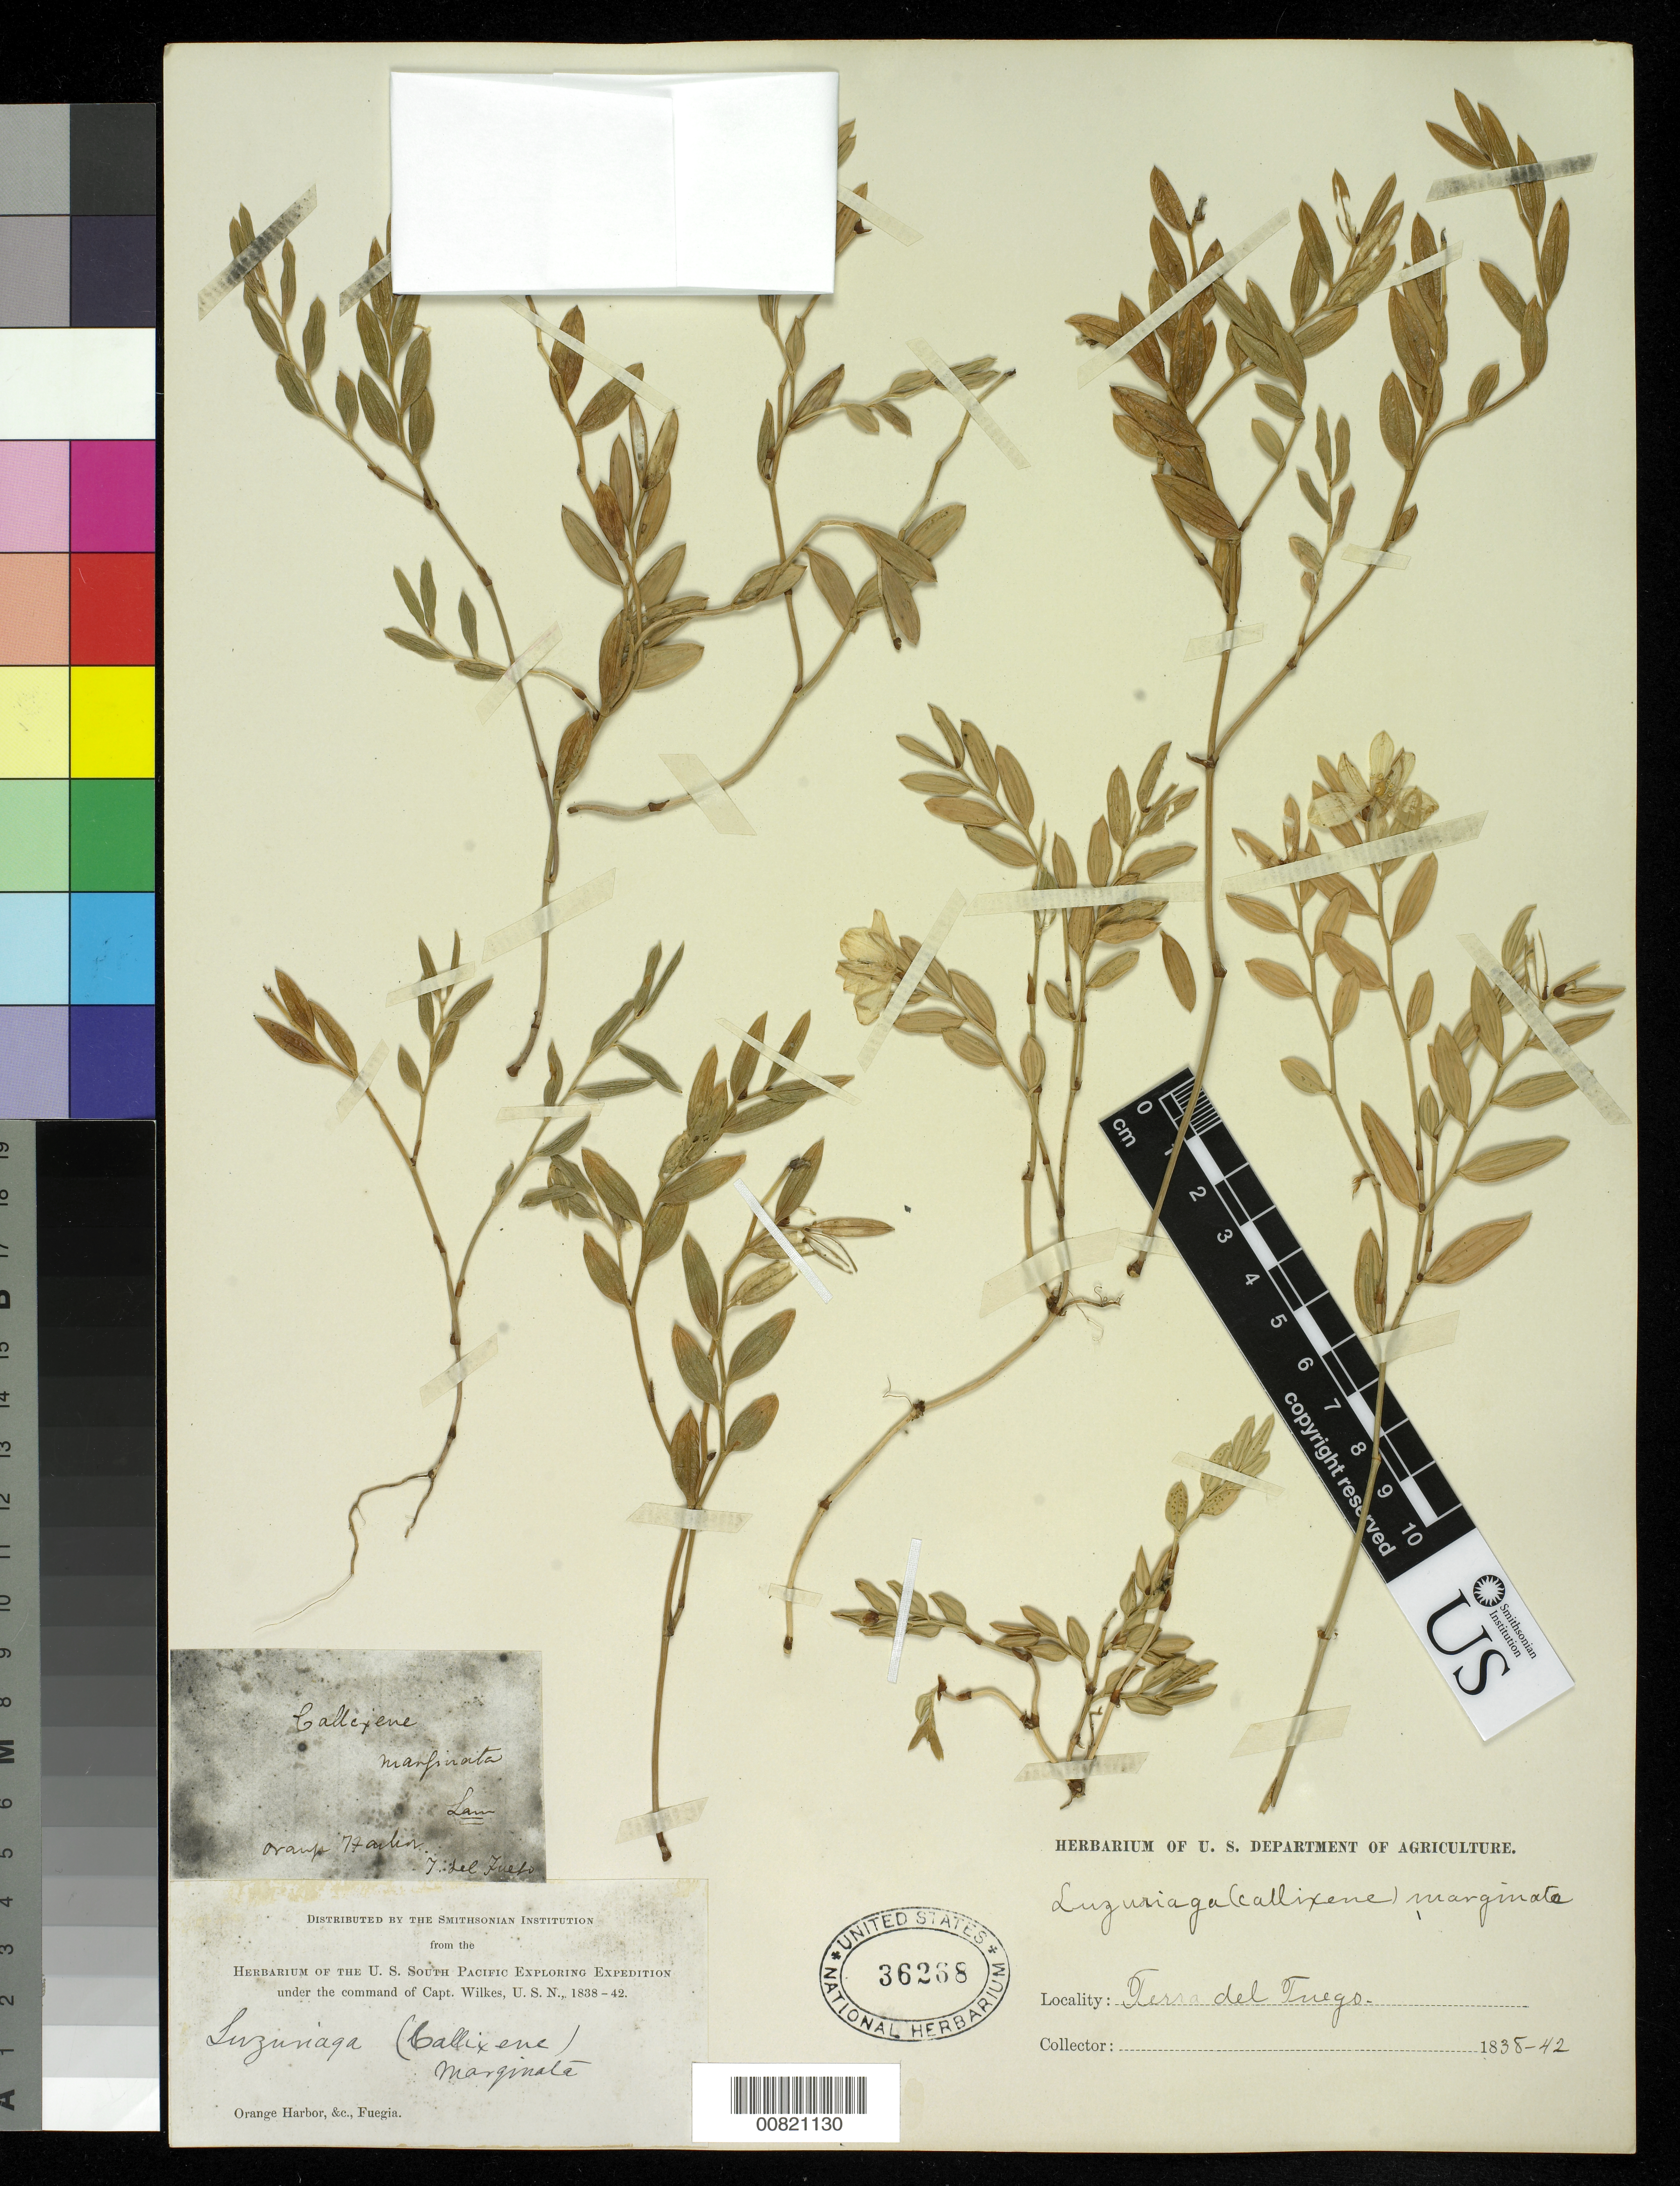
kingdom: Plantae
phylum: Tracheophyta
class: Liliopsida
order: Liliales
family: Alstroemeriaceae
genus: Luzuriaga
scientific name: Luzuriaga marginata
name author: (Gaertn.) Benth. & Hook. f.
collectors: Wilkes Explor. Exped.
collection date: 1838/1842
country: Argentina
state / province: Tierra del Fuego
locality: Orange Harbor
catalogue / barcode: US 36268